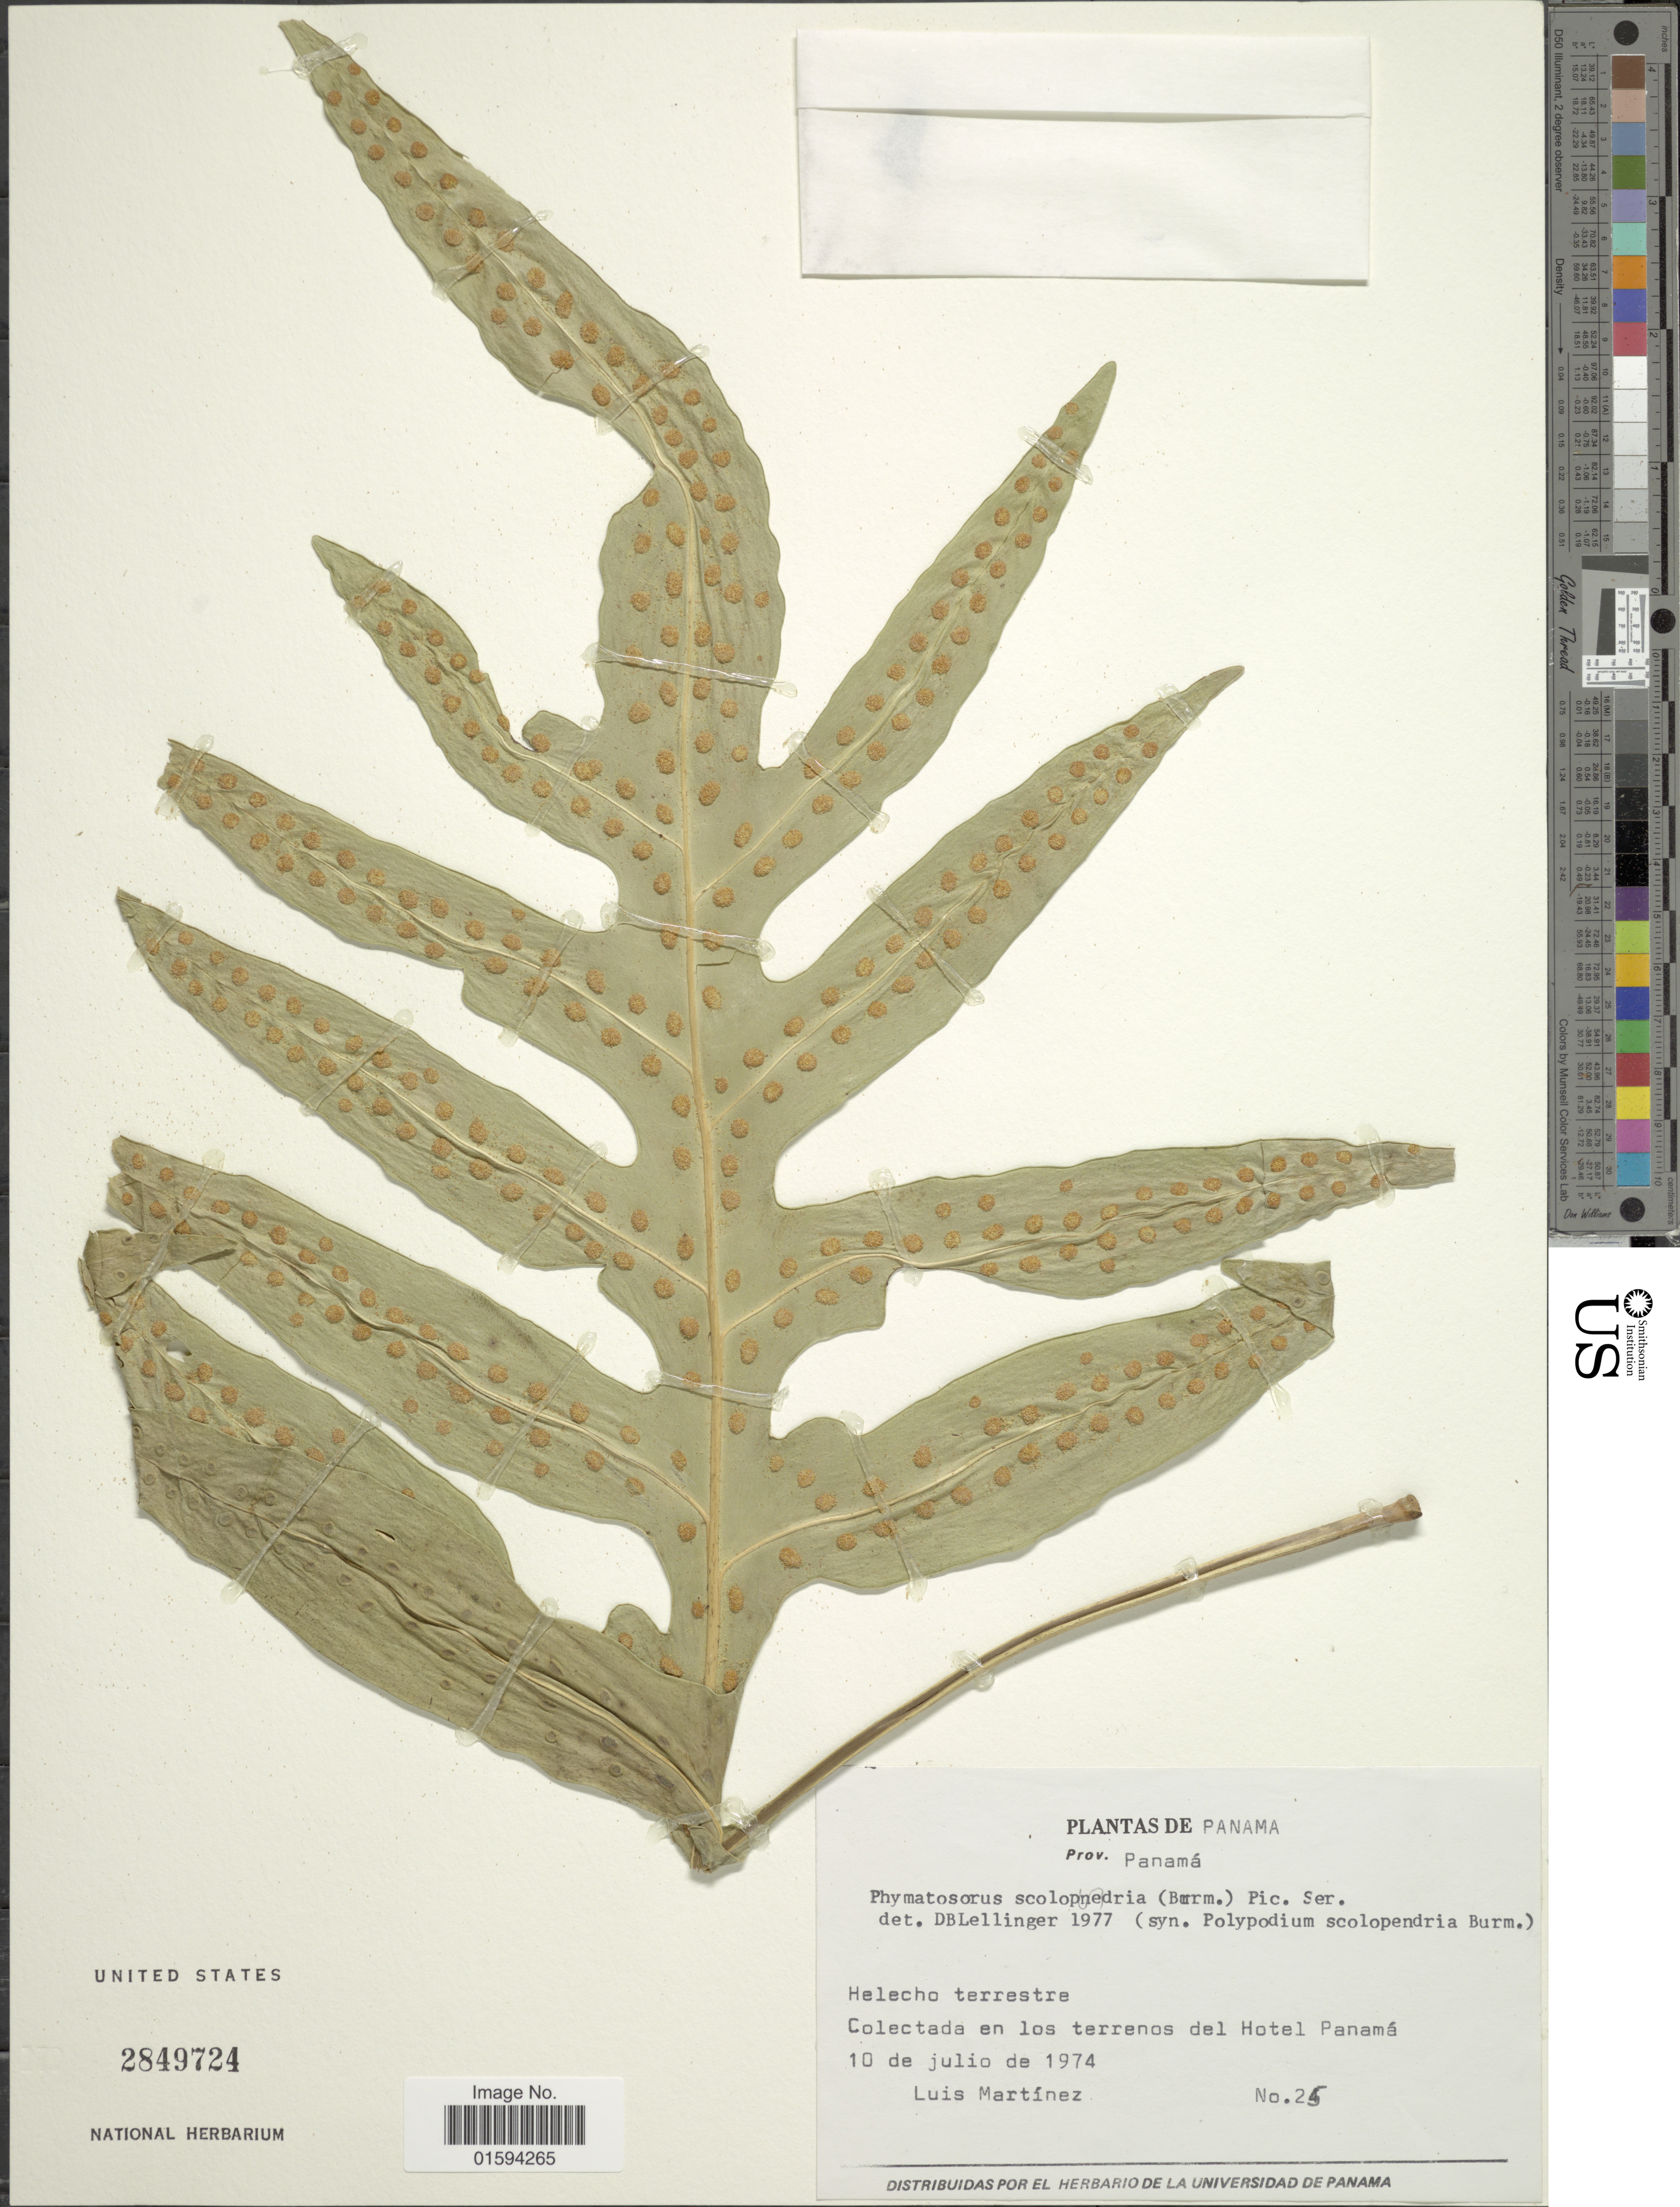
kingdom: Plantae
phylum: Tracheophyta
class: Polypodiopsida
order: Polypodiales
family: Polypodiaceae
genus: Polypodium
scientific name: Polypodium scolopendria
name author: Burm. f.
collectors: L. Martínez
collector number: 25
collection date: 1974-07-10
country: Panama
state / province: Panamá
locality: Colectado en los terrenos del Hotel Panamá.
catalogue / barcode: US 2849724